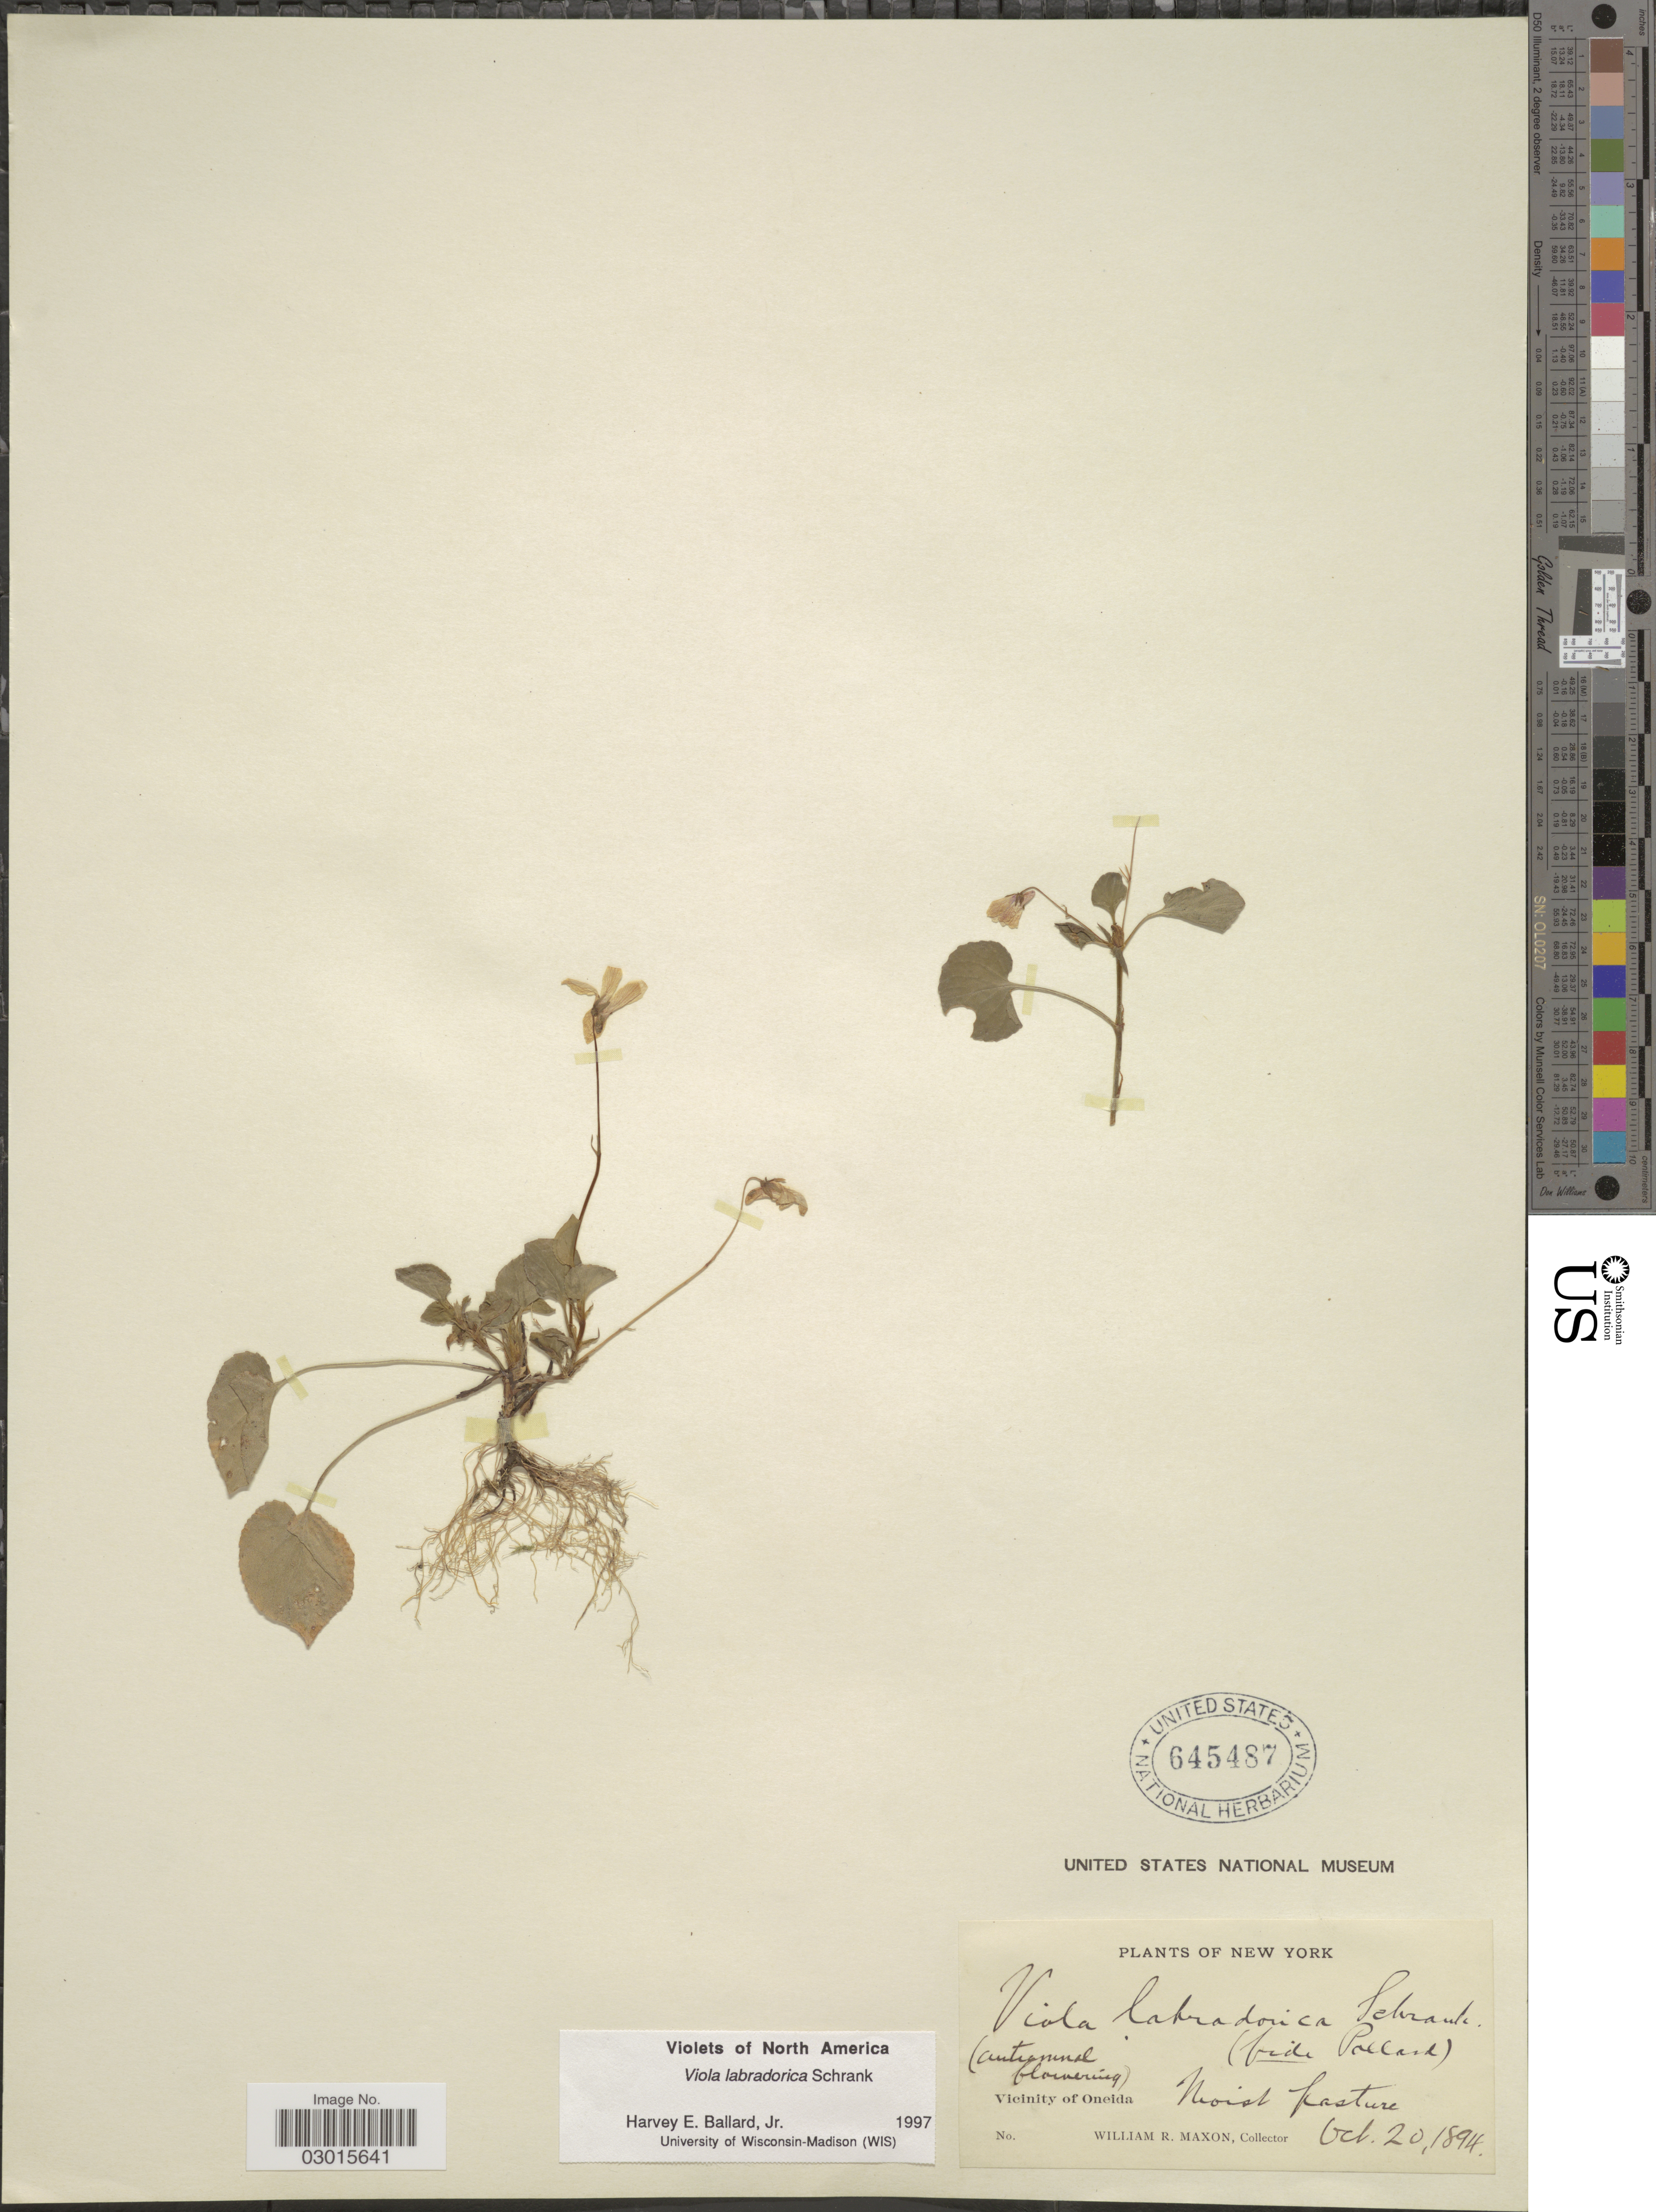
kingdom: Plantae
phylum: Tracheophyta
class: Magnoliopsida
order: Malpighiales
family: Violaceae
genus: Viola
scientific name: Viola labradorica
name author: Schrank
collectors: W. R. Maxon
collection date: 1894-10-20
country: United States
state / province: New York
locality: Vicinity of Oneida.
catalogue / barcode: US 645487